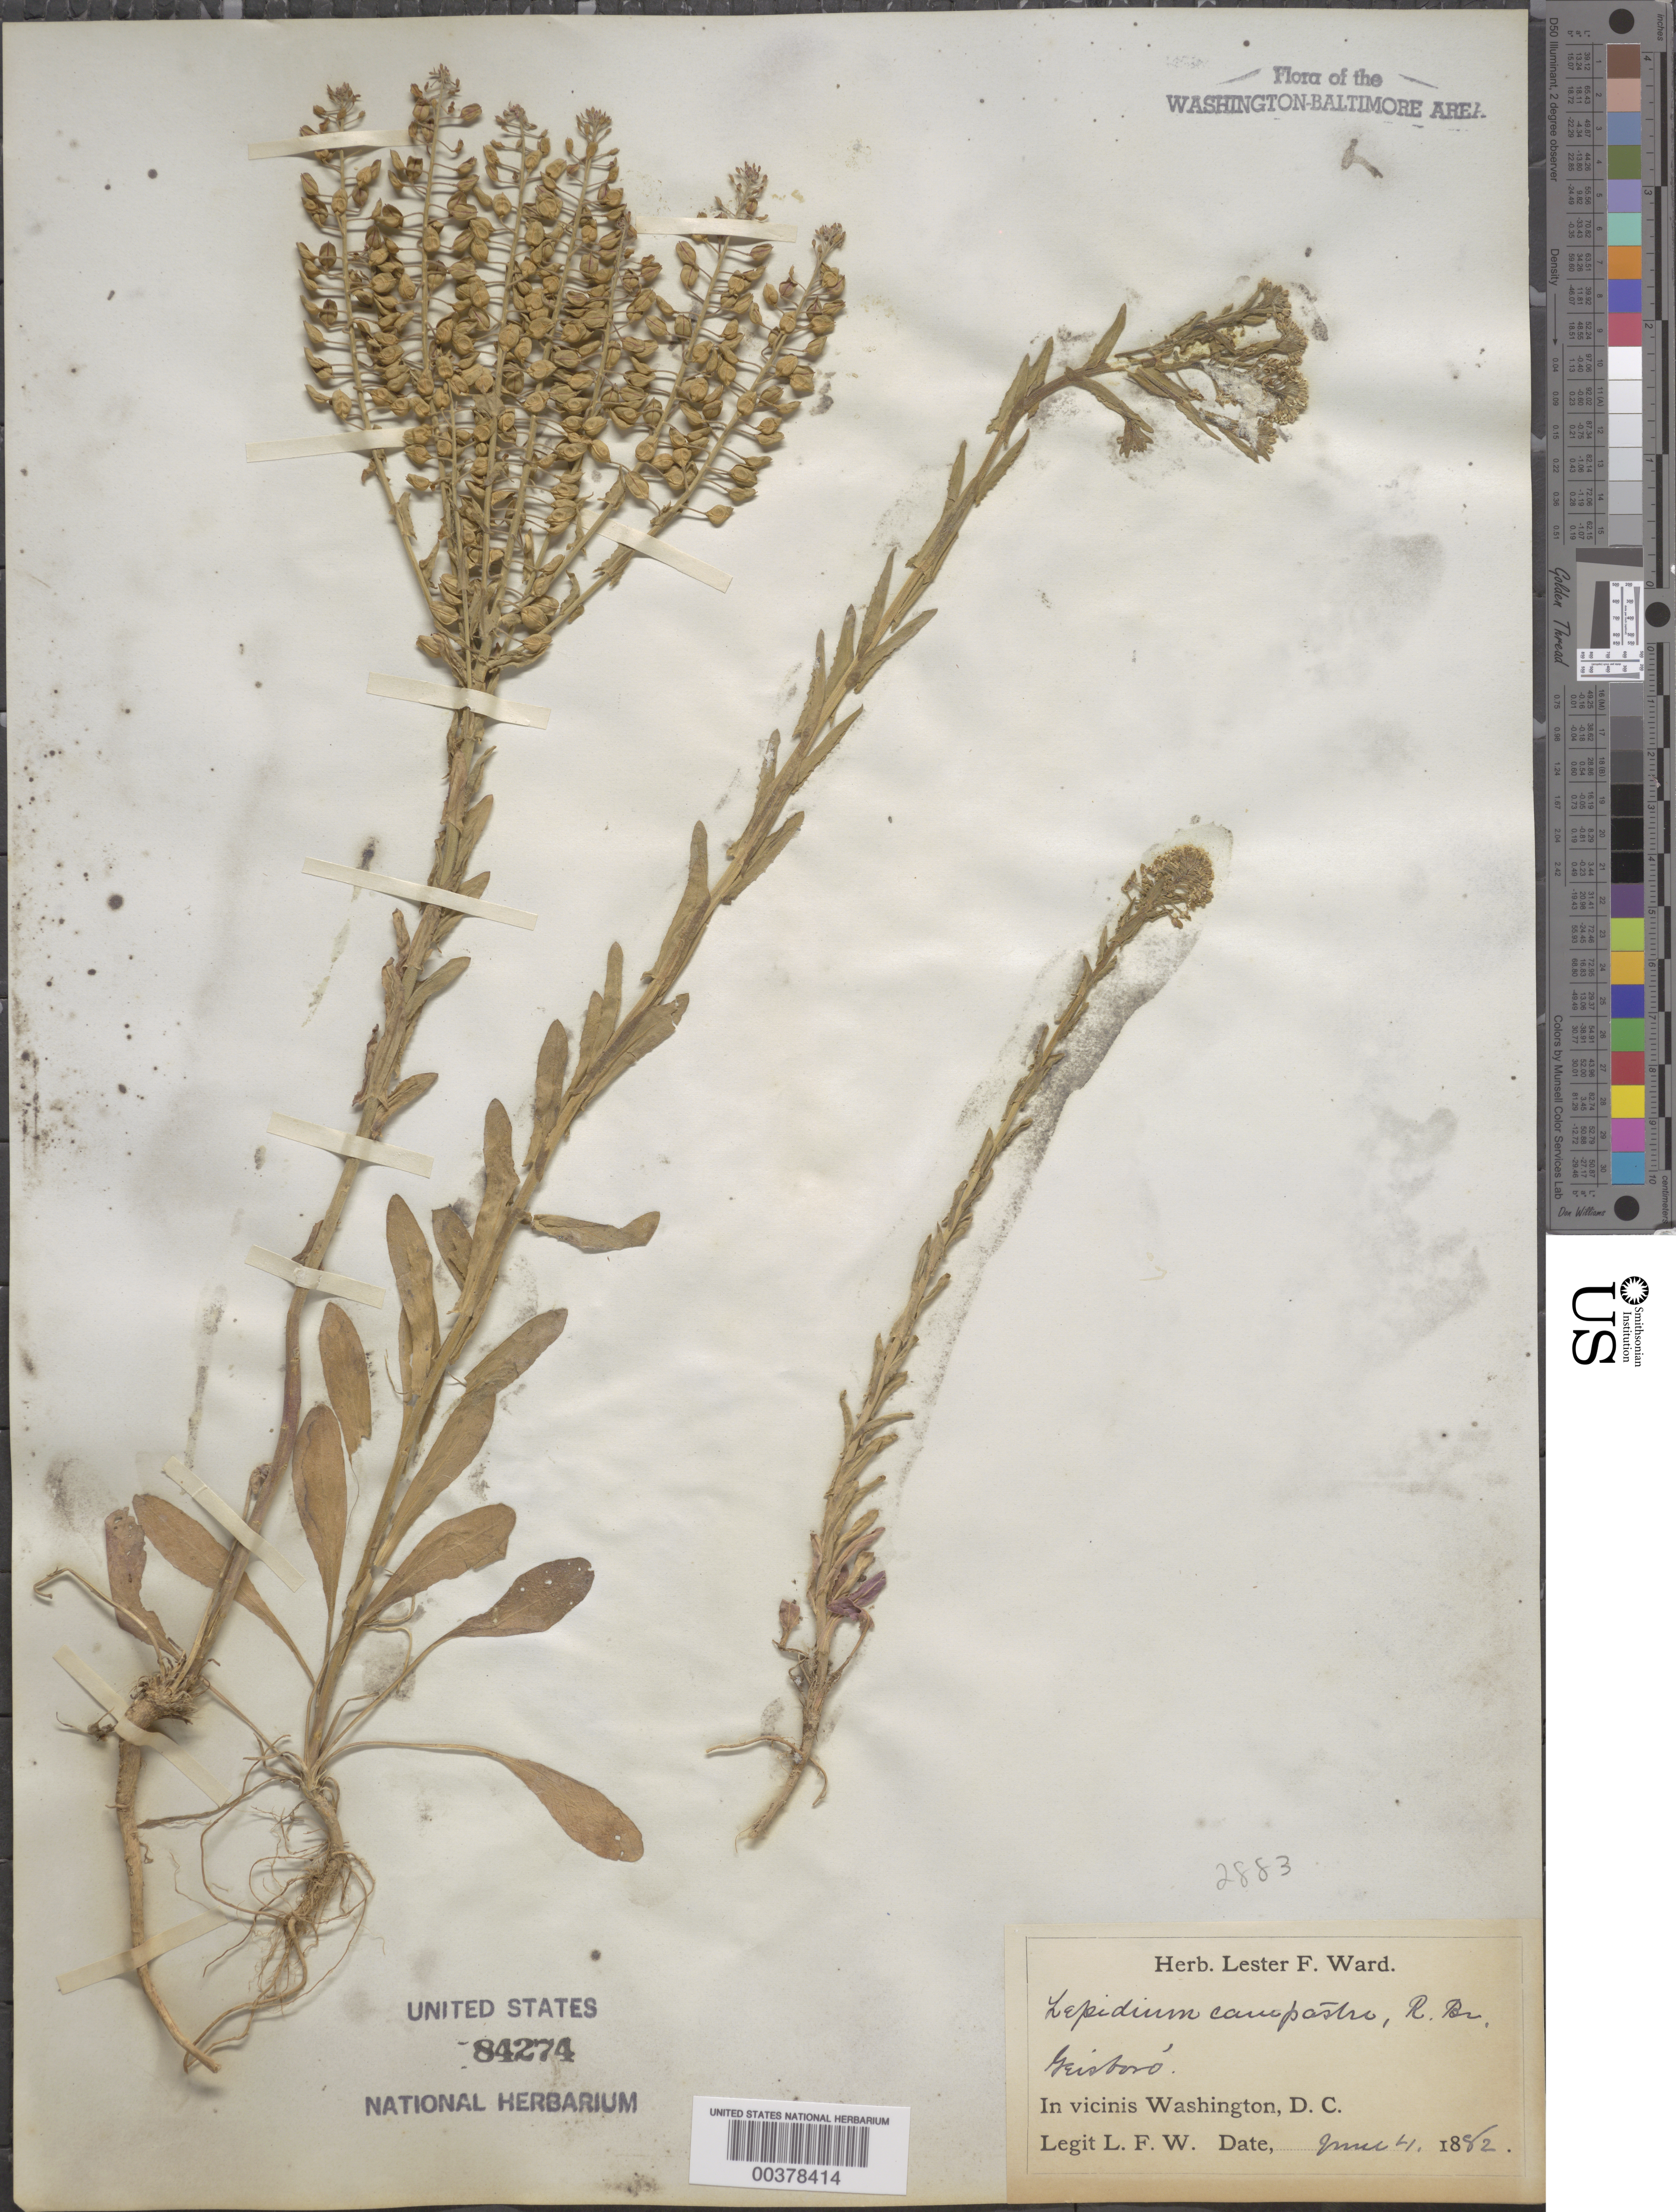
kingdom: Plantae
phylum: Tracheophyta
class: Magnoliopsida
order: Brassicales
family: Brassicaceae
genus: Lepidium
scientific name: Lepidium campestre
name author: (L.) W.T. Aiton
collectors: L. F. Ward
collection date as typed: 04 Jun 1882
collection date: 1882-06-04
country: United States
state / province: District of Columbia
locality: Giesboro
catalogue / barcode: US 84274